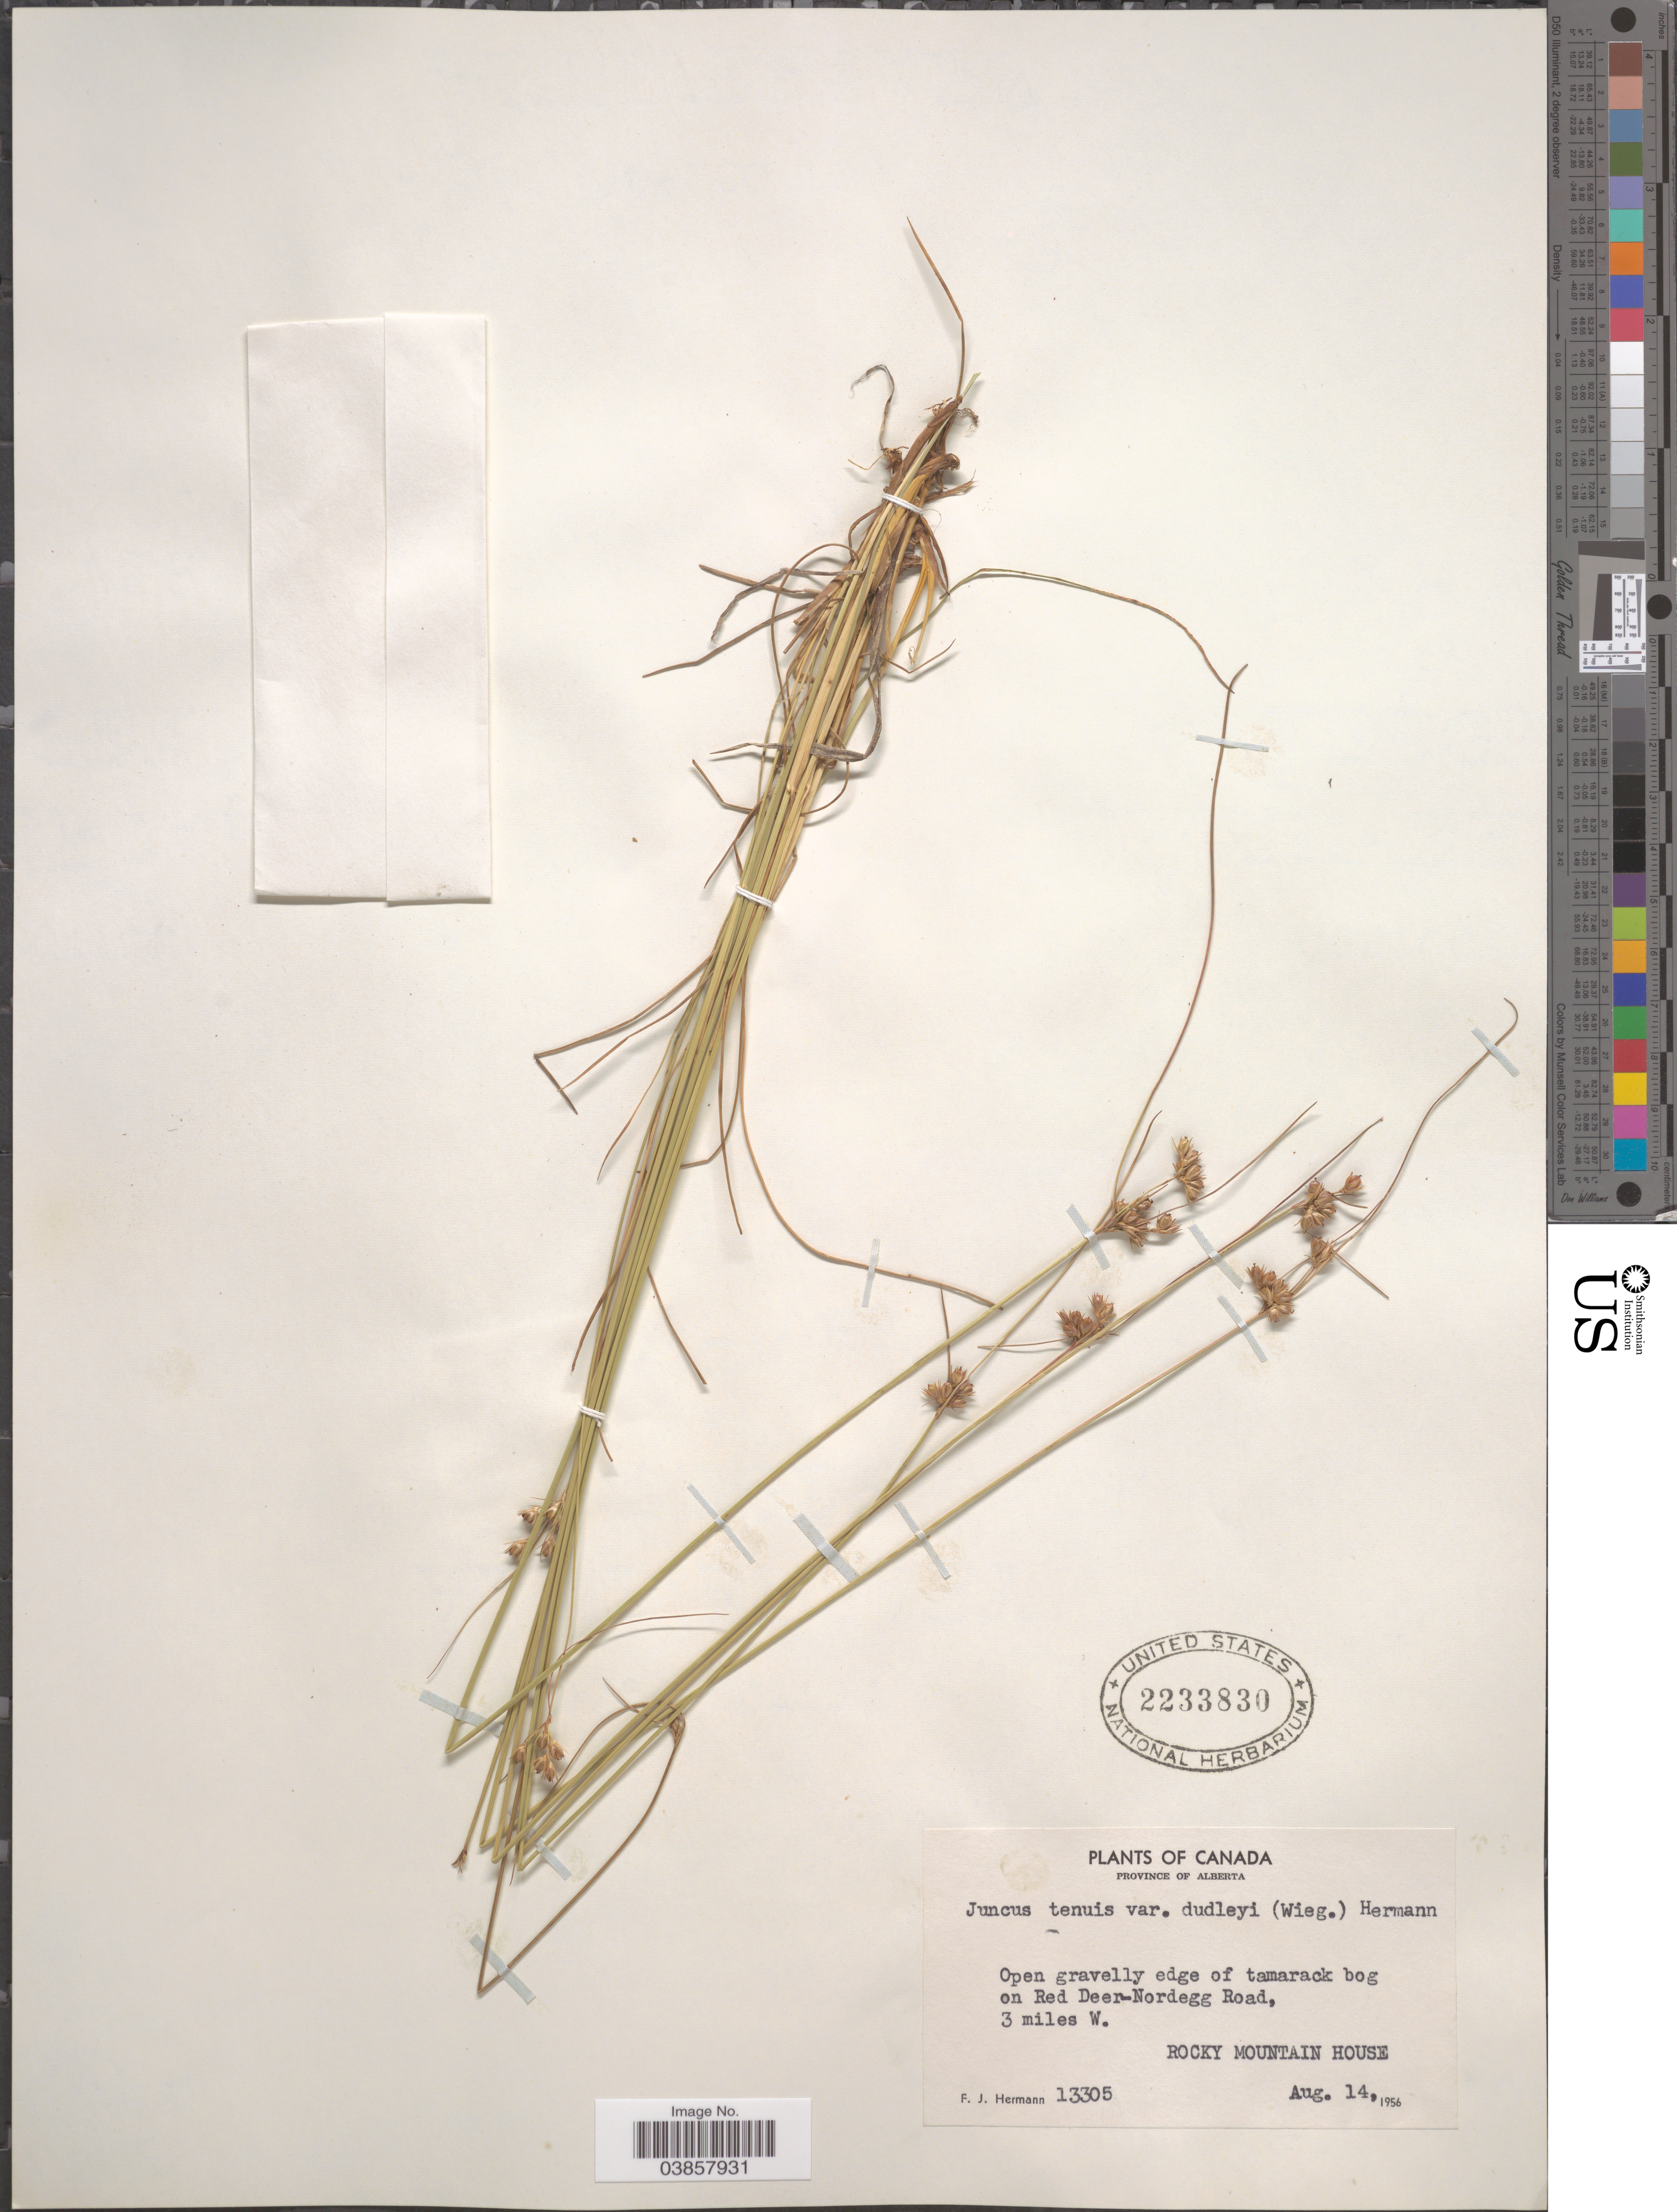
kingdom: Plantae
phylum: Tracheophyta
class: Liliopsida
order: Poales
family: Juncaceae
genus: Juncus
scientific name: Juncus tenuis var. dudleyi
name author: (Wiegand) F.J. Herm.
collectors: F. J. Hermann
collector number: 13305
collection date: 1956-08-14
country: Canada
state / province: Alberta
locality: Open gravelly edge of tamarack bog on Red Deer-Nordegg Road, 3 miles W. Rocky Mountain House.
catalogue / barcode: US 2233830